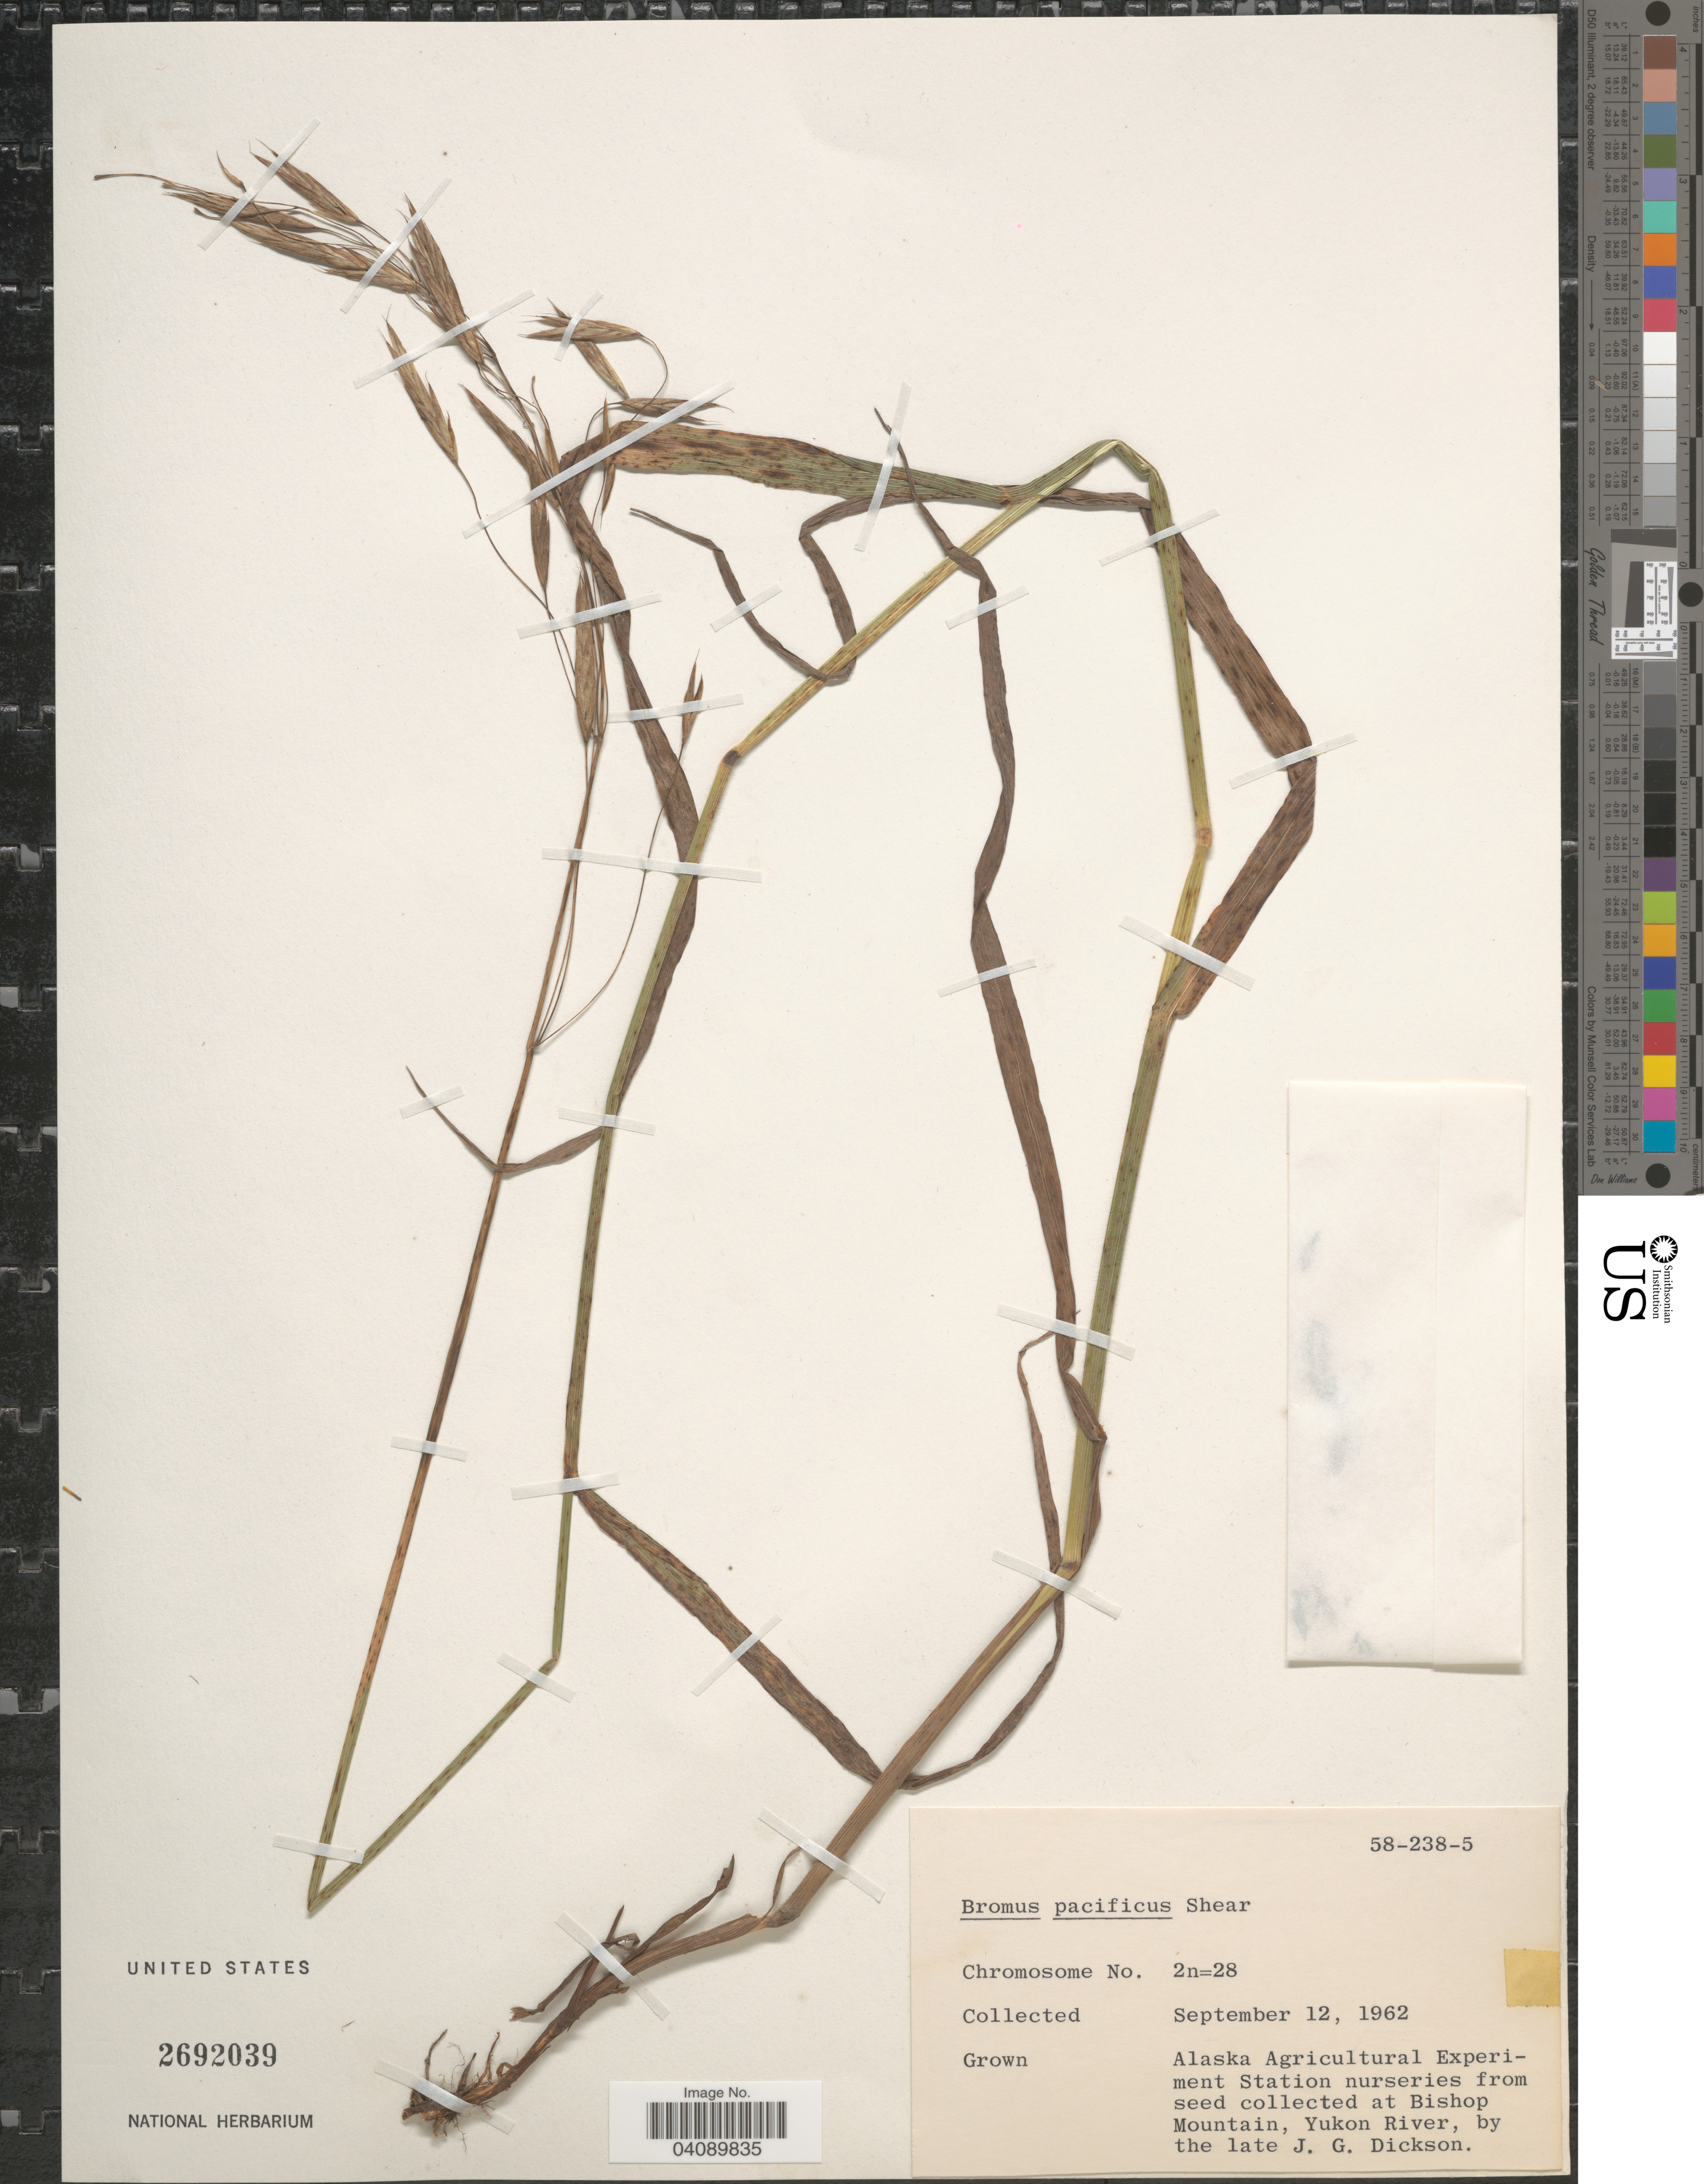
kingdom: Plantae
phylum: Tracheophyta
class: Liliopsida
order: Poales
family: Poaceae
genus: Bromus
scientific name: Bromus pacificus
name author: Shear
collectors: J. Dickson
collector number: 58-238-5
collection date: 1962-09-12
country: United States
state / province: Alaska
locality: Alaska Agricultural Experiment Station nurseries.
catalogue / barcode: US 2692039